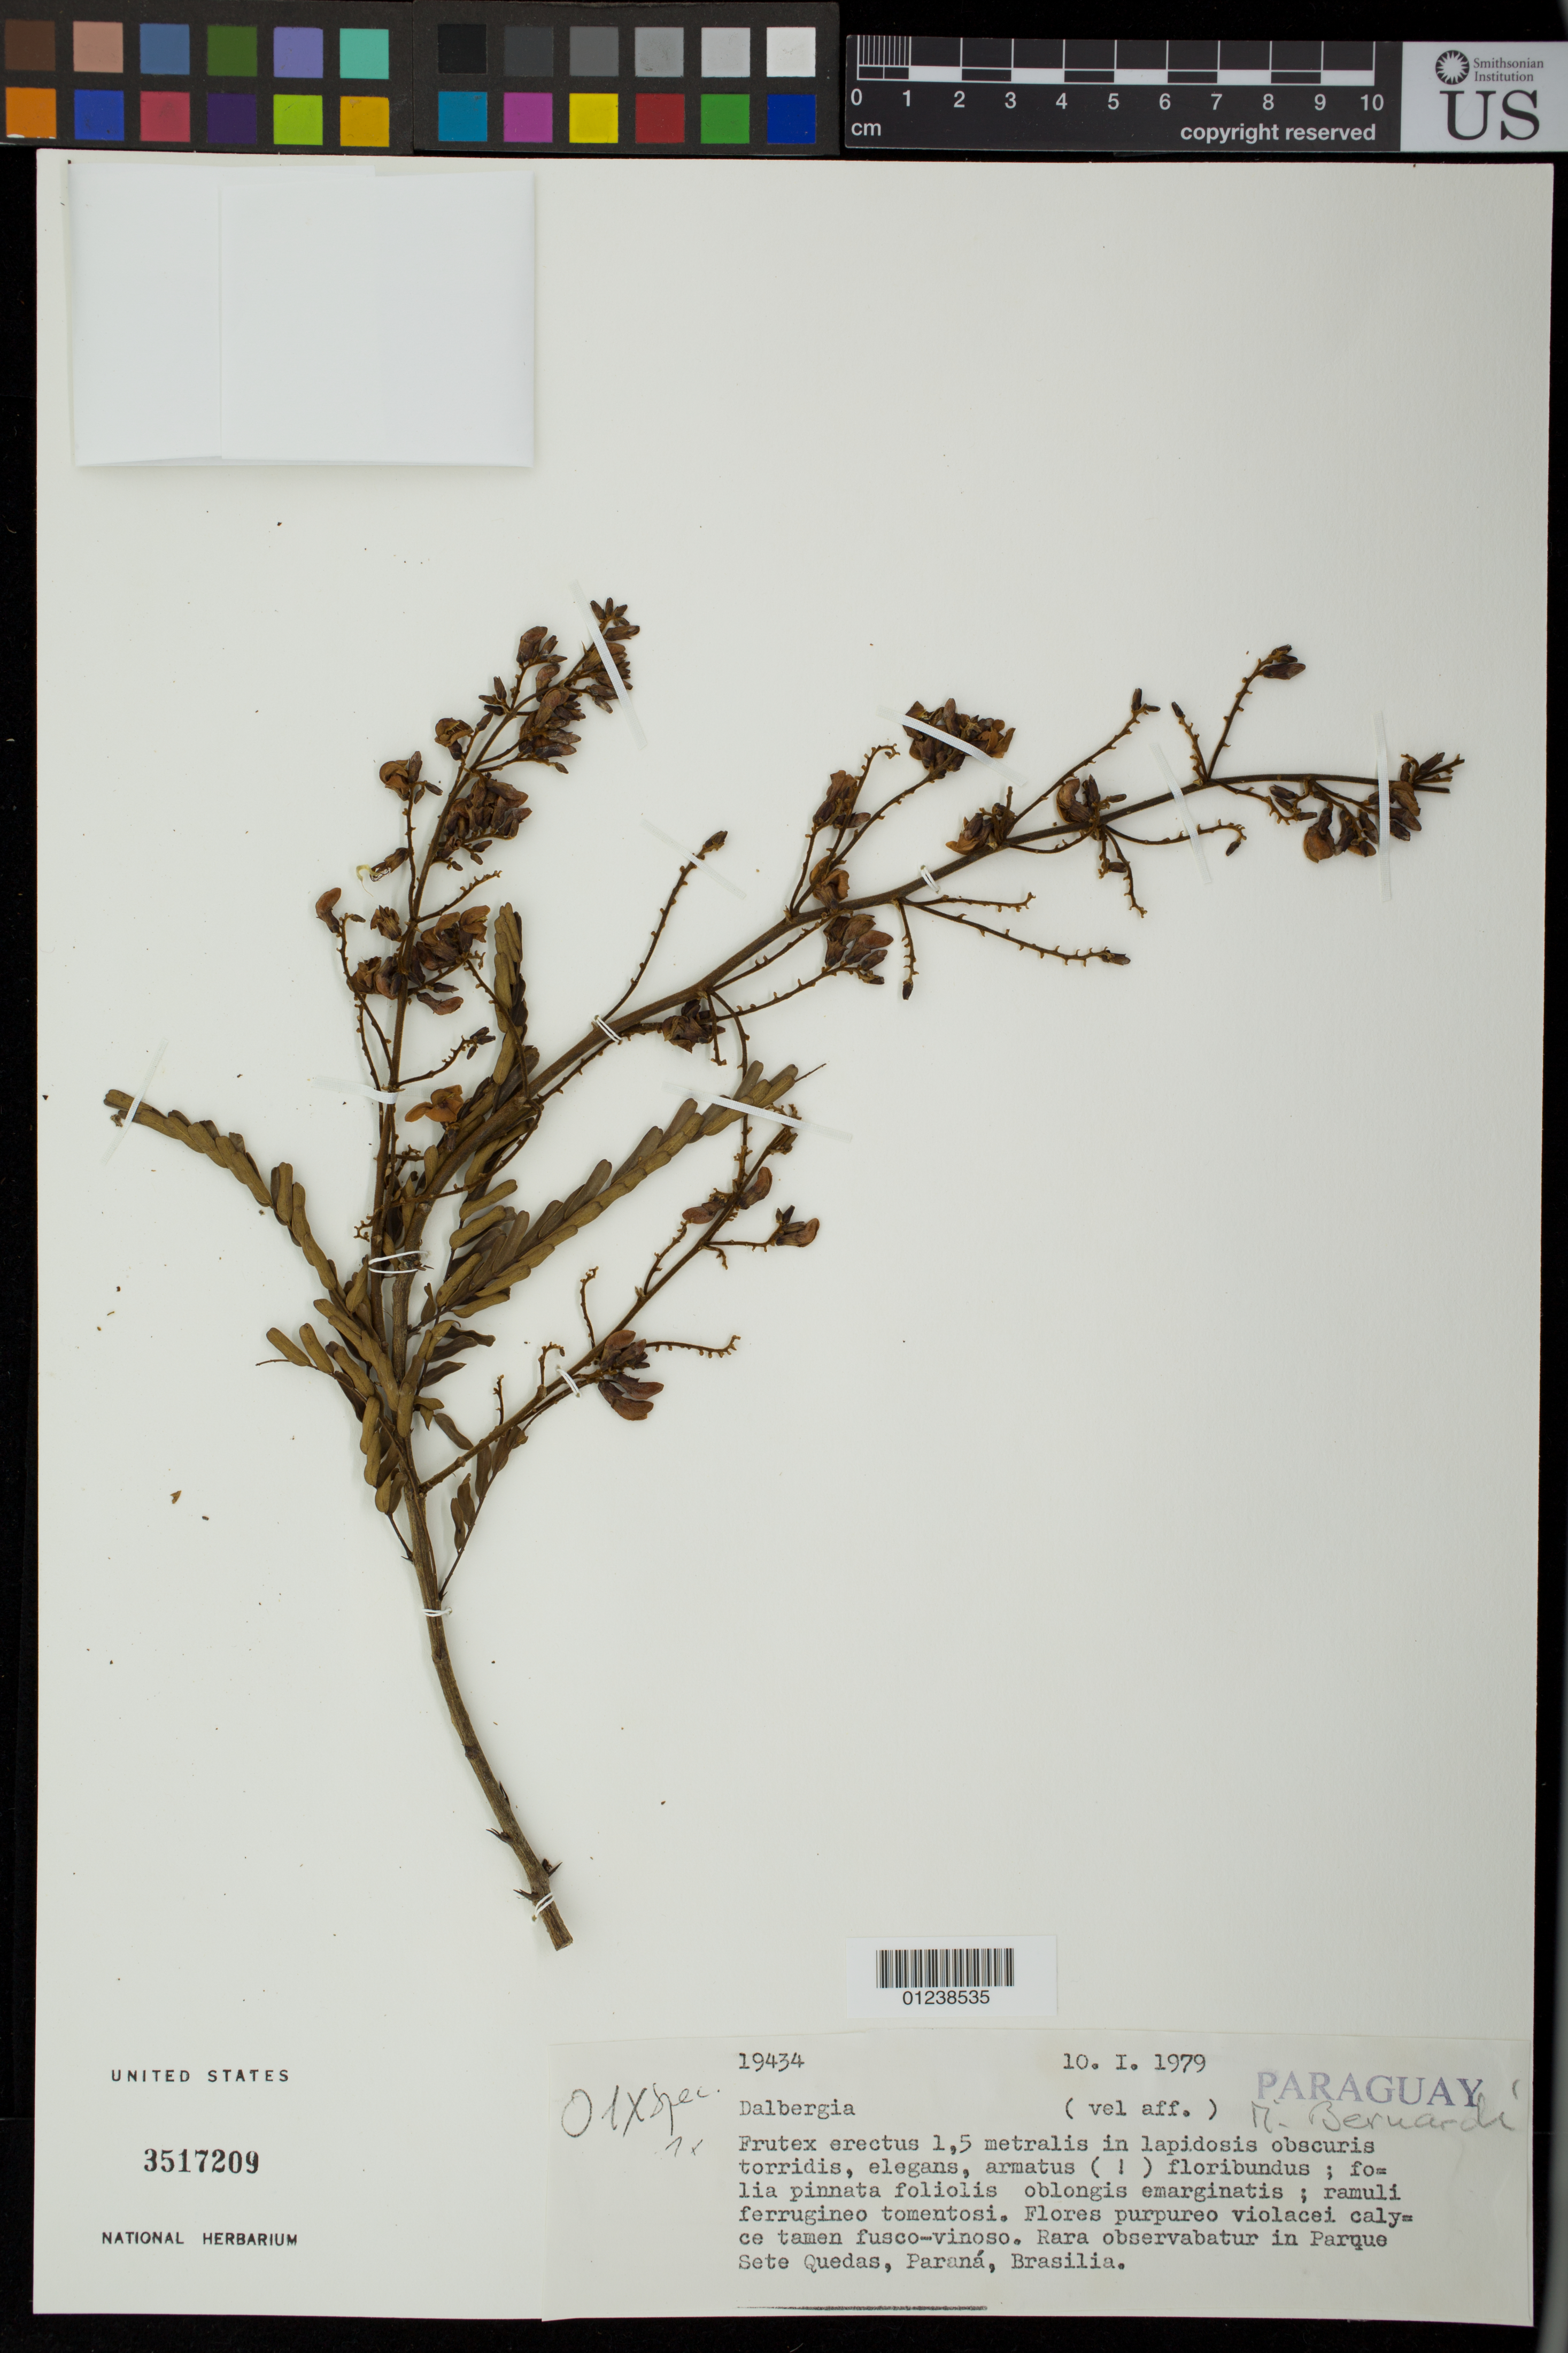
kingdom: Plantae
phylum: Tracheophyta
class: Magnoliopsida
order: Fabales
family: Fabaceae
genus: Dalbergia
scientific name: Dalbergia sp.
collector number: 19434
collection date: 1979-01-10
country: Brazil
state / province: Paraná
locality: Sete Quedas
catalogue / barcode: US 3517209